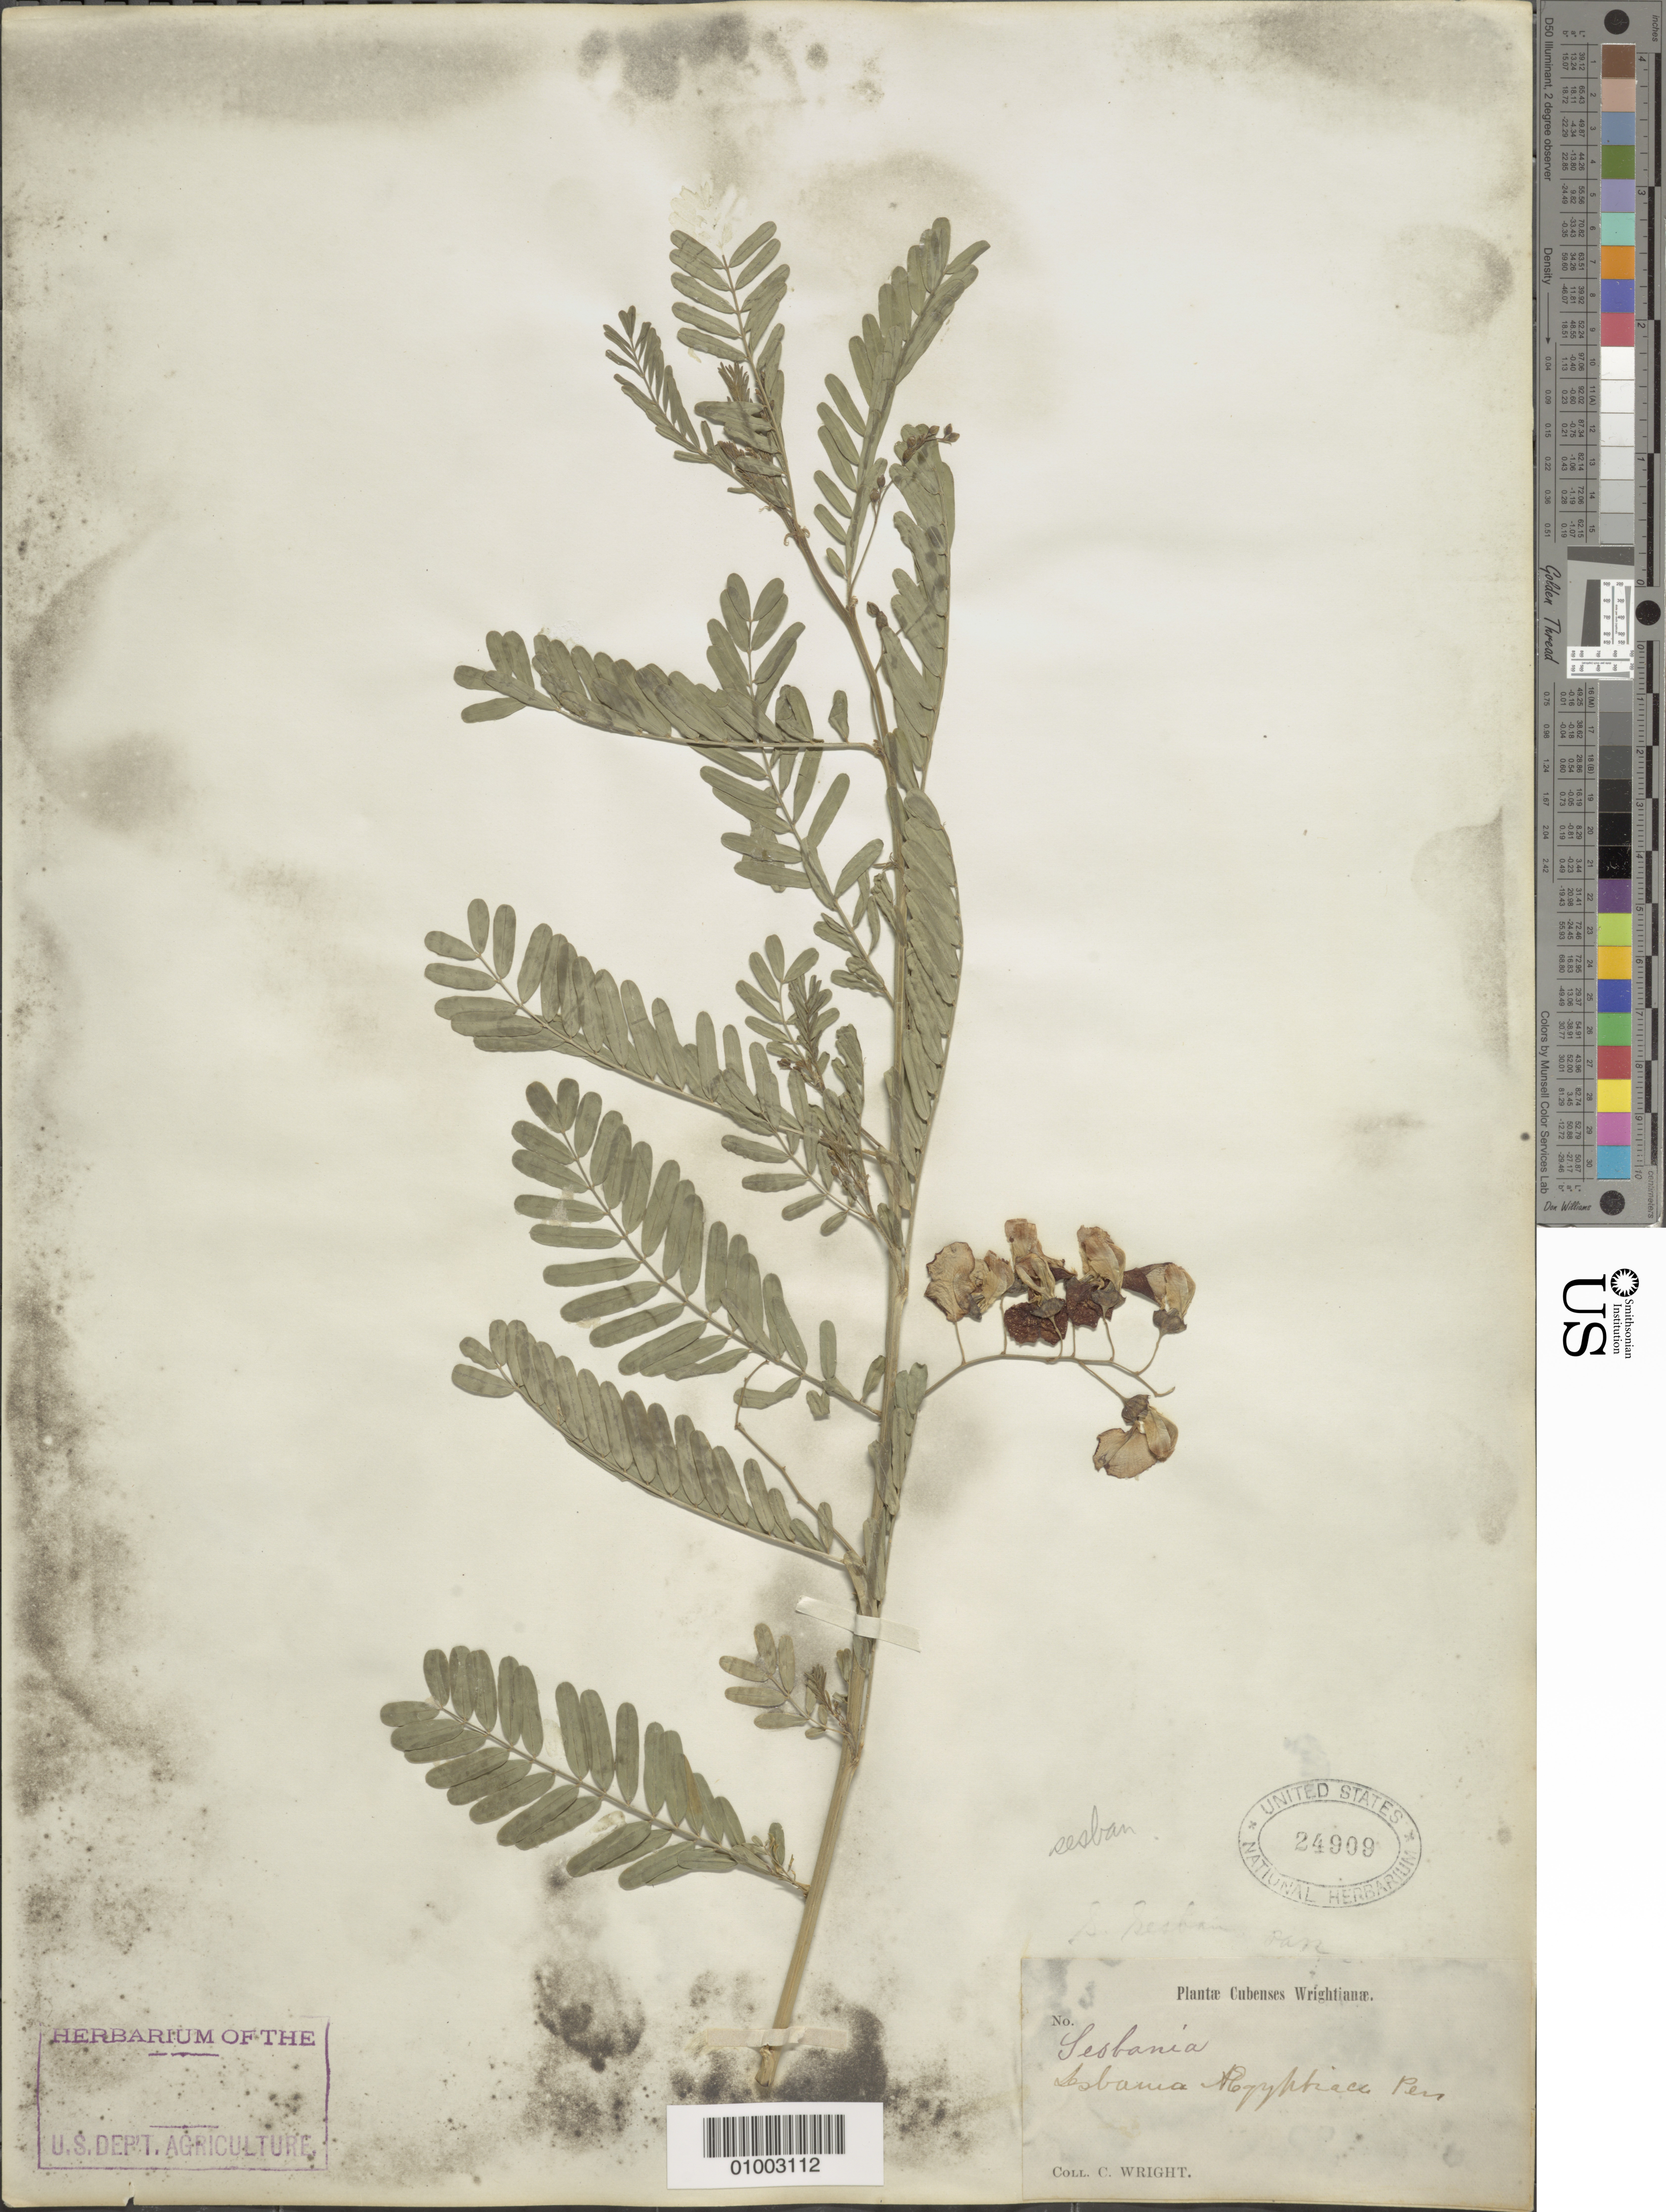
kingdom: Plantae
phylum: Tracheophyta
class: Magnoliopsida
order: Fabales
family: Fabaceae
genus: Sesbania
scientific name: Sesbania sesban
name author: (L.) Merr.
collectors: C. Wright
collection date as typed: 1856 to -- --- 1867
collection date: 1856/1867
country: Cuba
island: Cuba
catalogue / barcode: US 24909